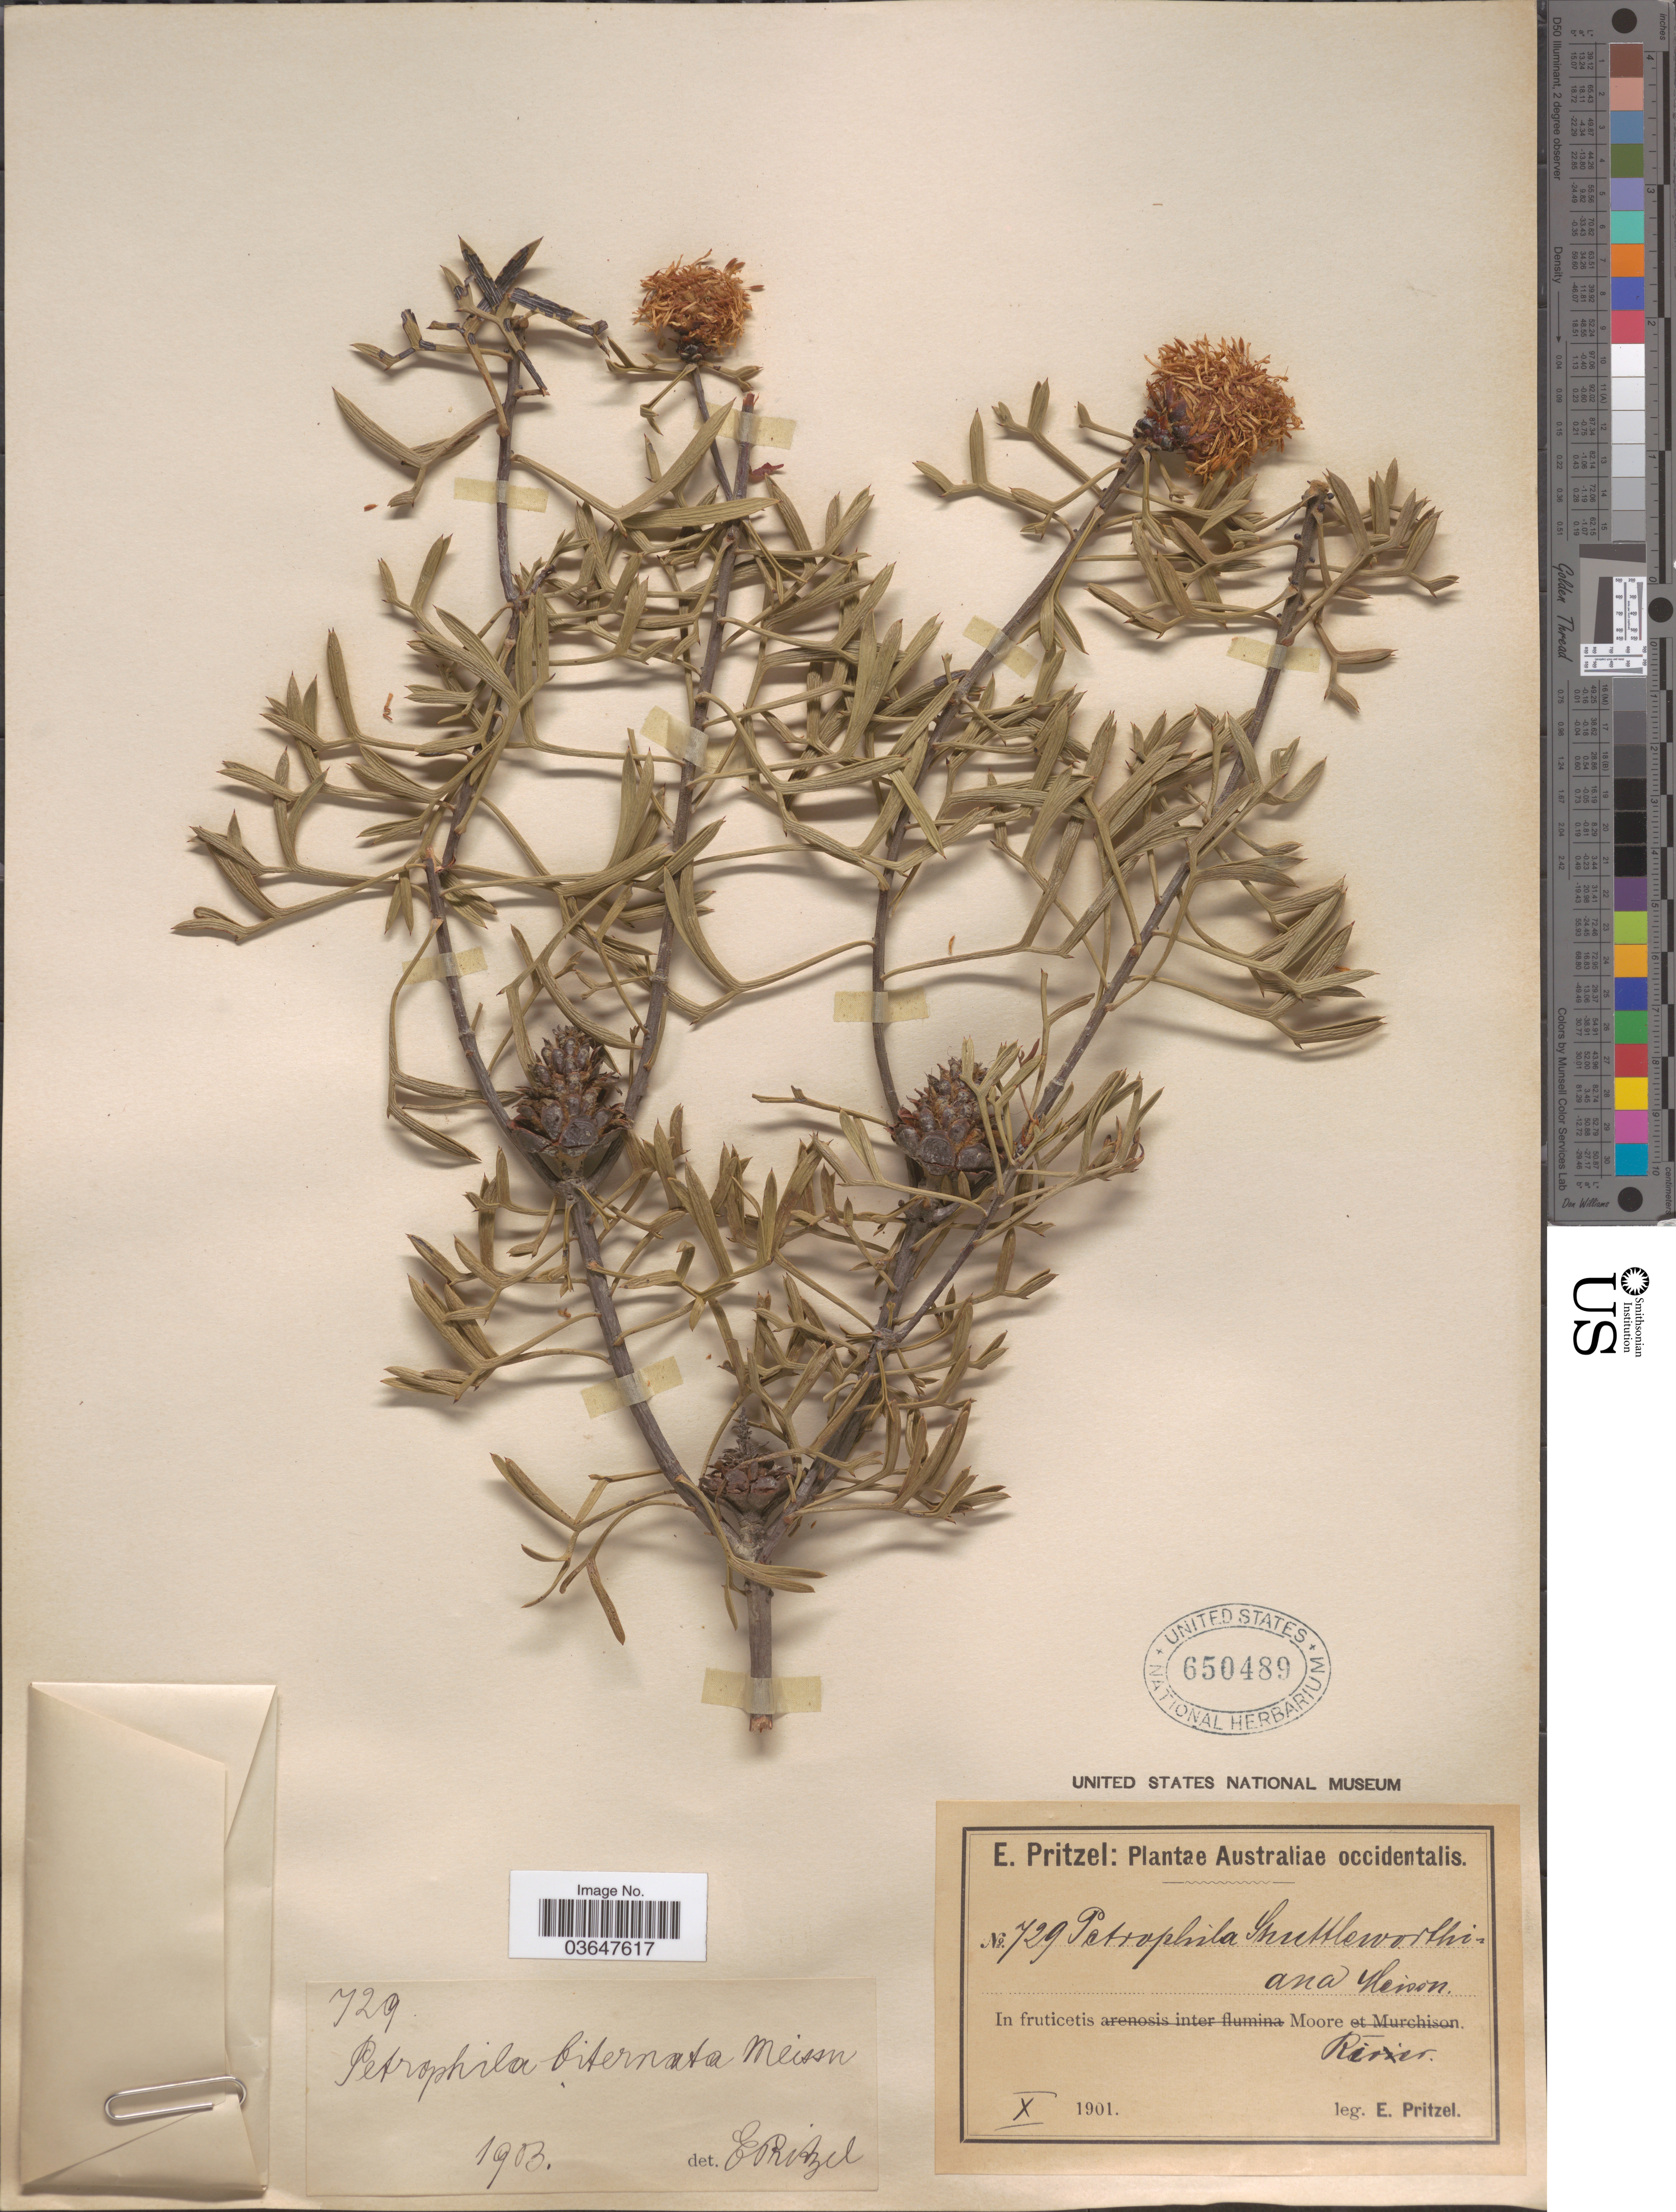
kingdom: Plantae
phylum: Tracheophyta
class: Magnoliopsida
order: Proteales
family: Proteaceae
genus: Petrophile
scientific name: Petrophile biternata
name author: Meisn.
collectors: E. G. Pritzel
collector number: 729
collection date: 1901-10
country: Australia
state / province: Western Australia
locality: Australiae occidentalis. In fruticetis Moore River.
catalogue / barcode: US 650489